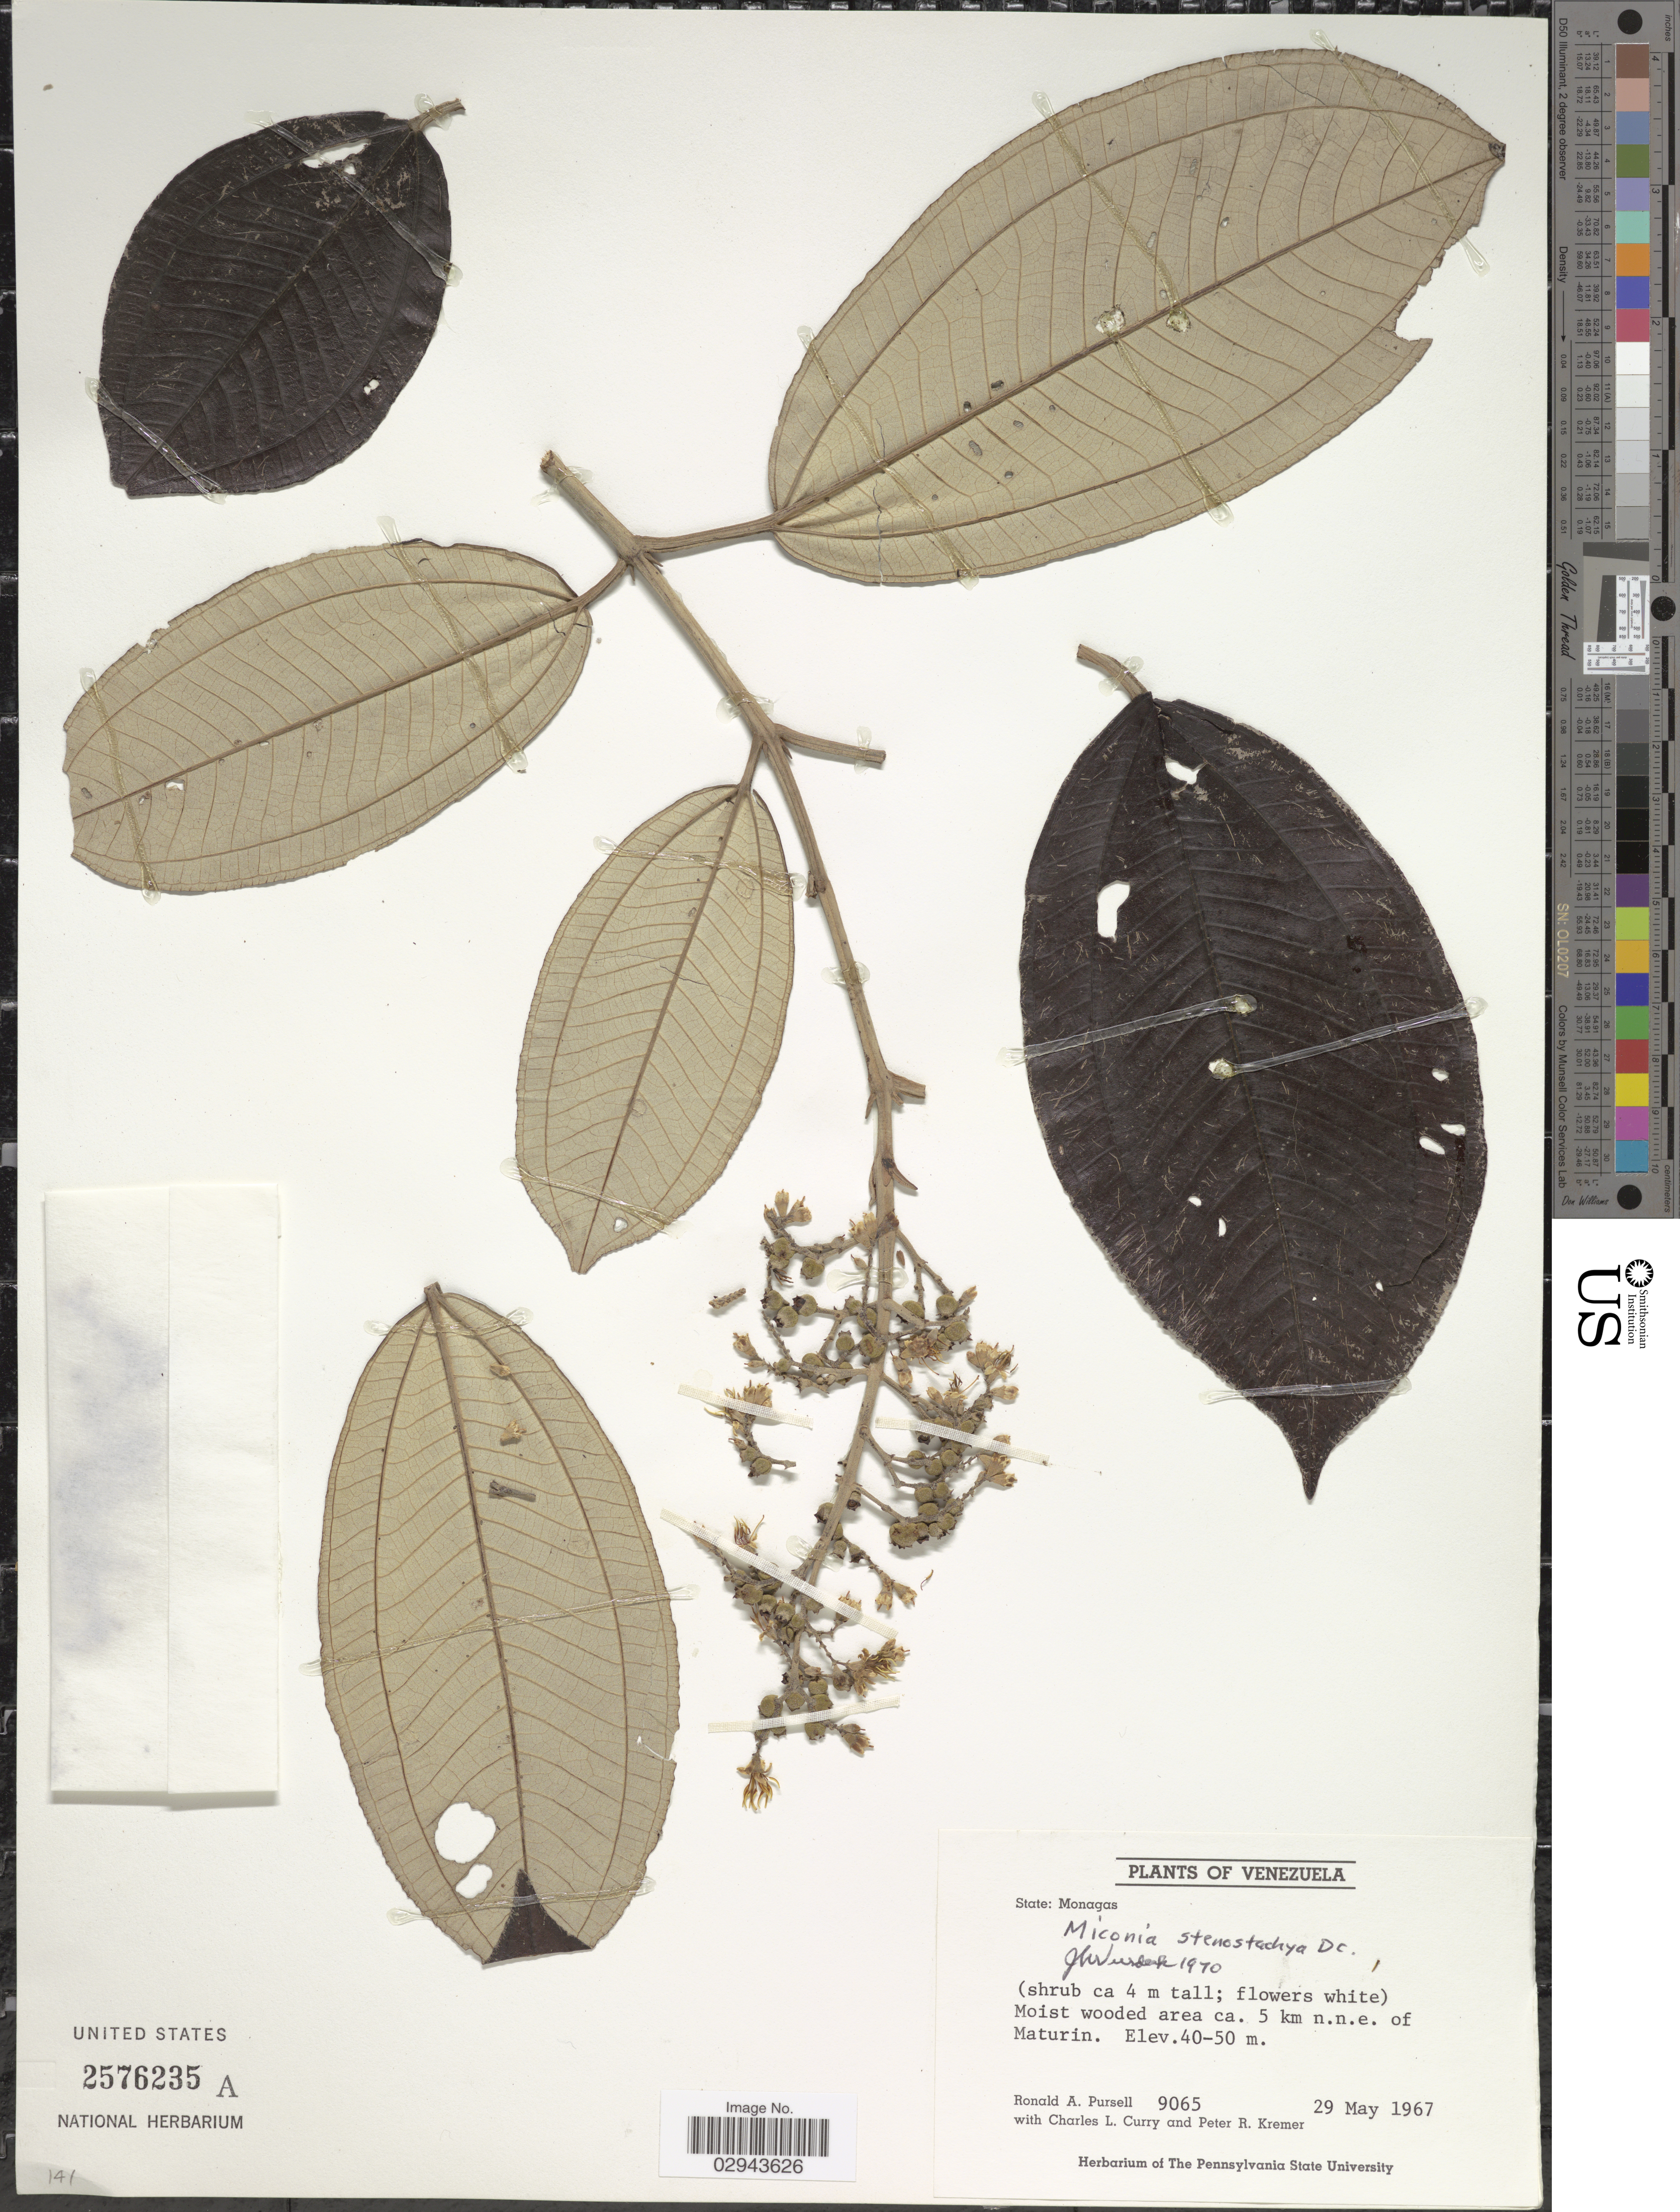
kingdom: Plantae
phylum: Tracheophyta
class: Magnoliopsida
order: Myrtales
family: Melastomataceae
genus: Miconia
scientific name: Miconia stenostachya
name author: DC.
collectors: R. A. Pursell, C. L. Curry & P. Kremer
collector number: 9065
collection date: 1967-05-29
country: Venezuela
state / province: Monagas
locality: Ca. 5 km n.n.e. of Maturin.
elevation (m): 40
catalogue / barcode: US 2576235A